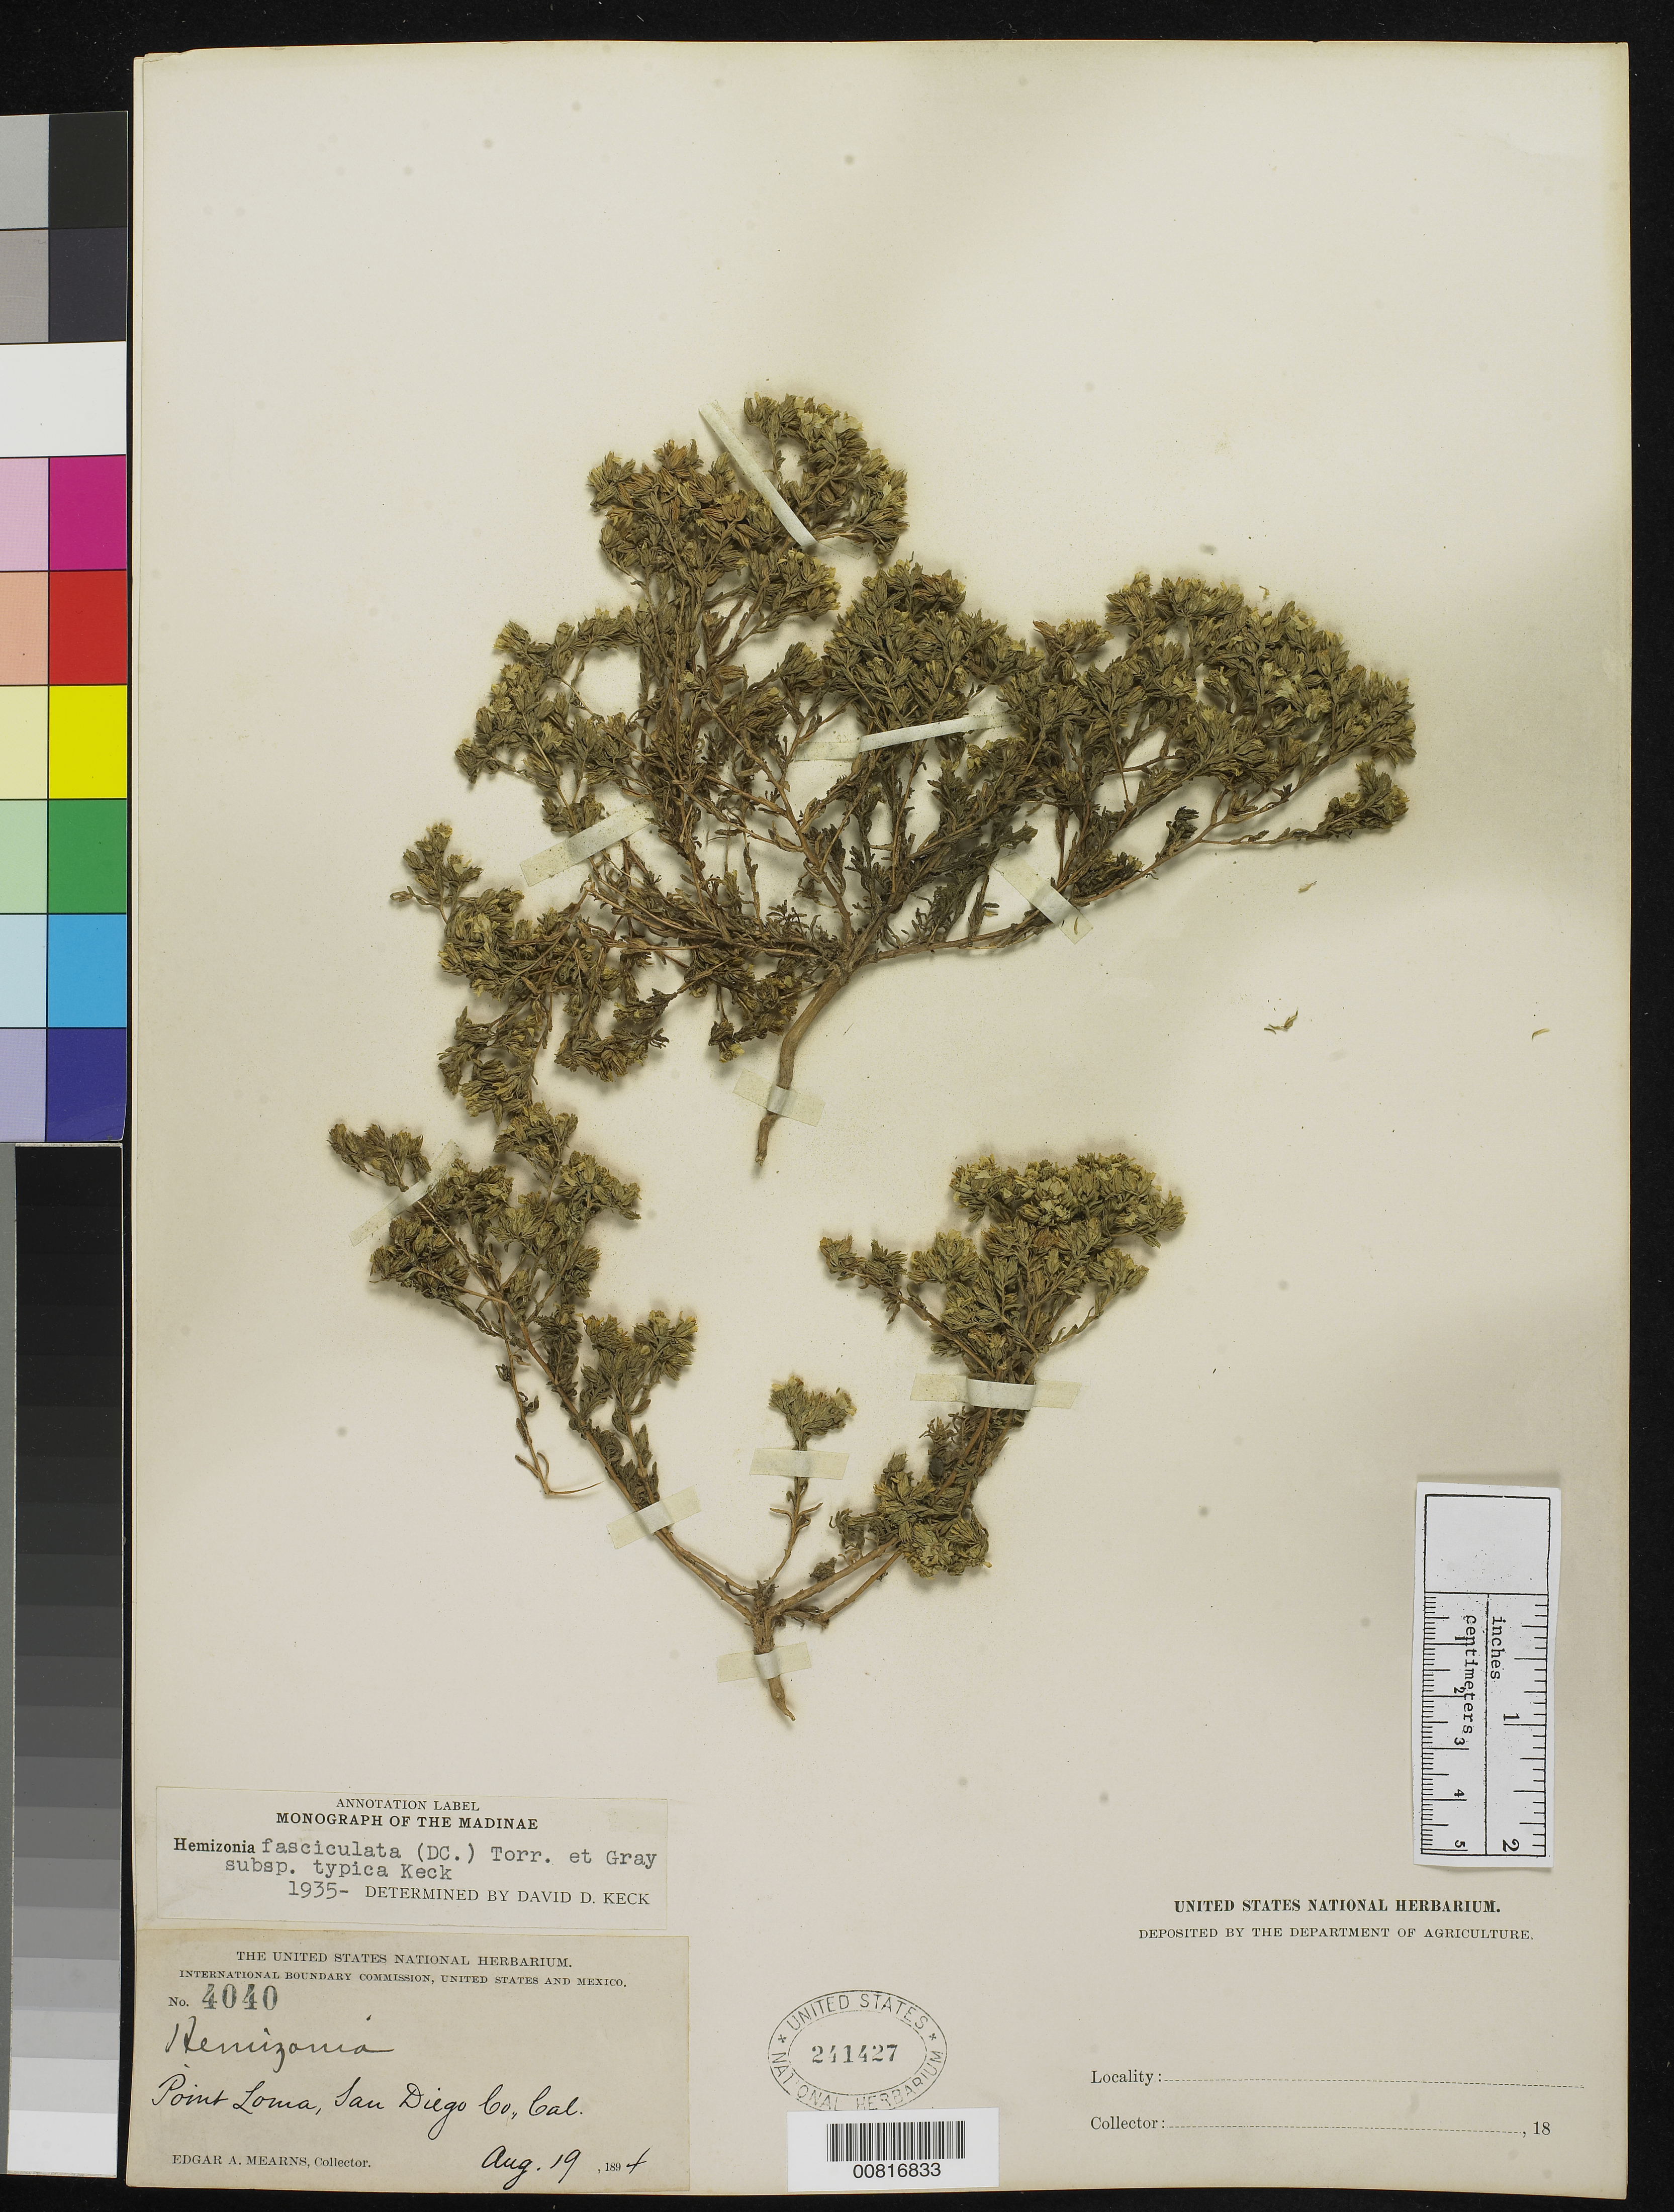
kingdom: Plantae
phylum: Tracheophyta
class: Magnoliopsida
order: Asterales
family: Asteraceae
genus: Deinandra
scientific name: Deinandra fasciculata subsp. fasciculata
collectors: E. A. Mearns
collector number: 4040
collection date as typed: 19 Aug 1894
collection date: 1894-08-19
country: United States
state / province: California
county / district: San Diego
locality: Point Loma, San Diego County, California.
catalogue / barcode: US 241427